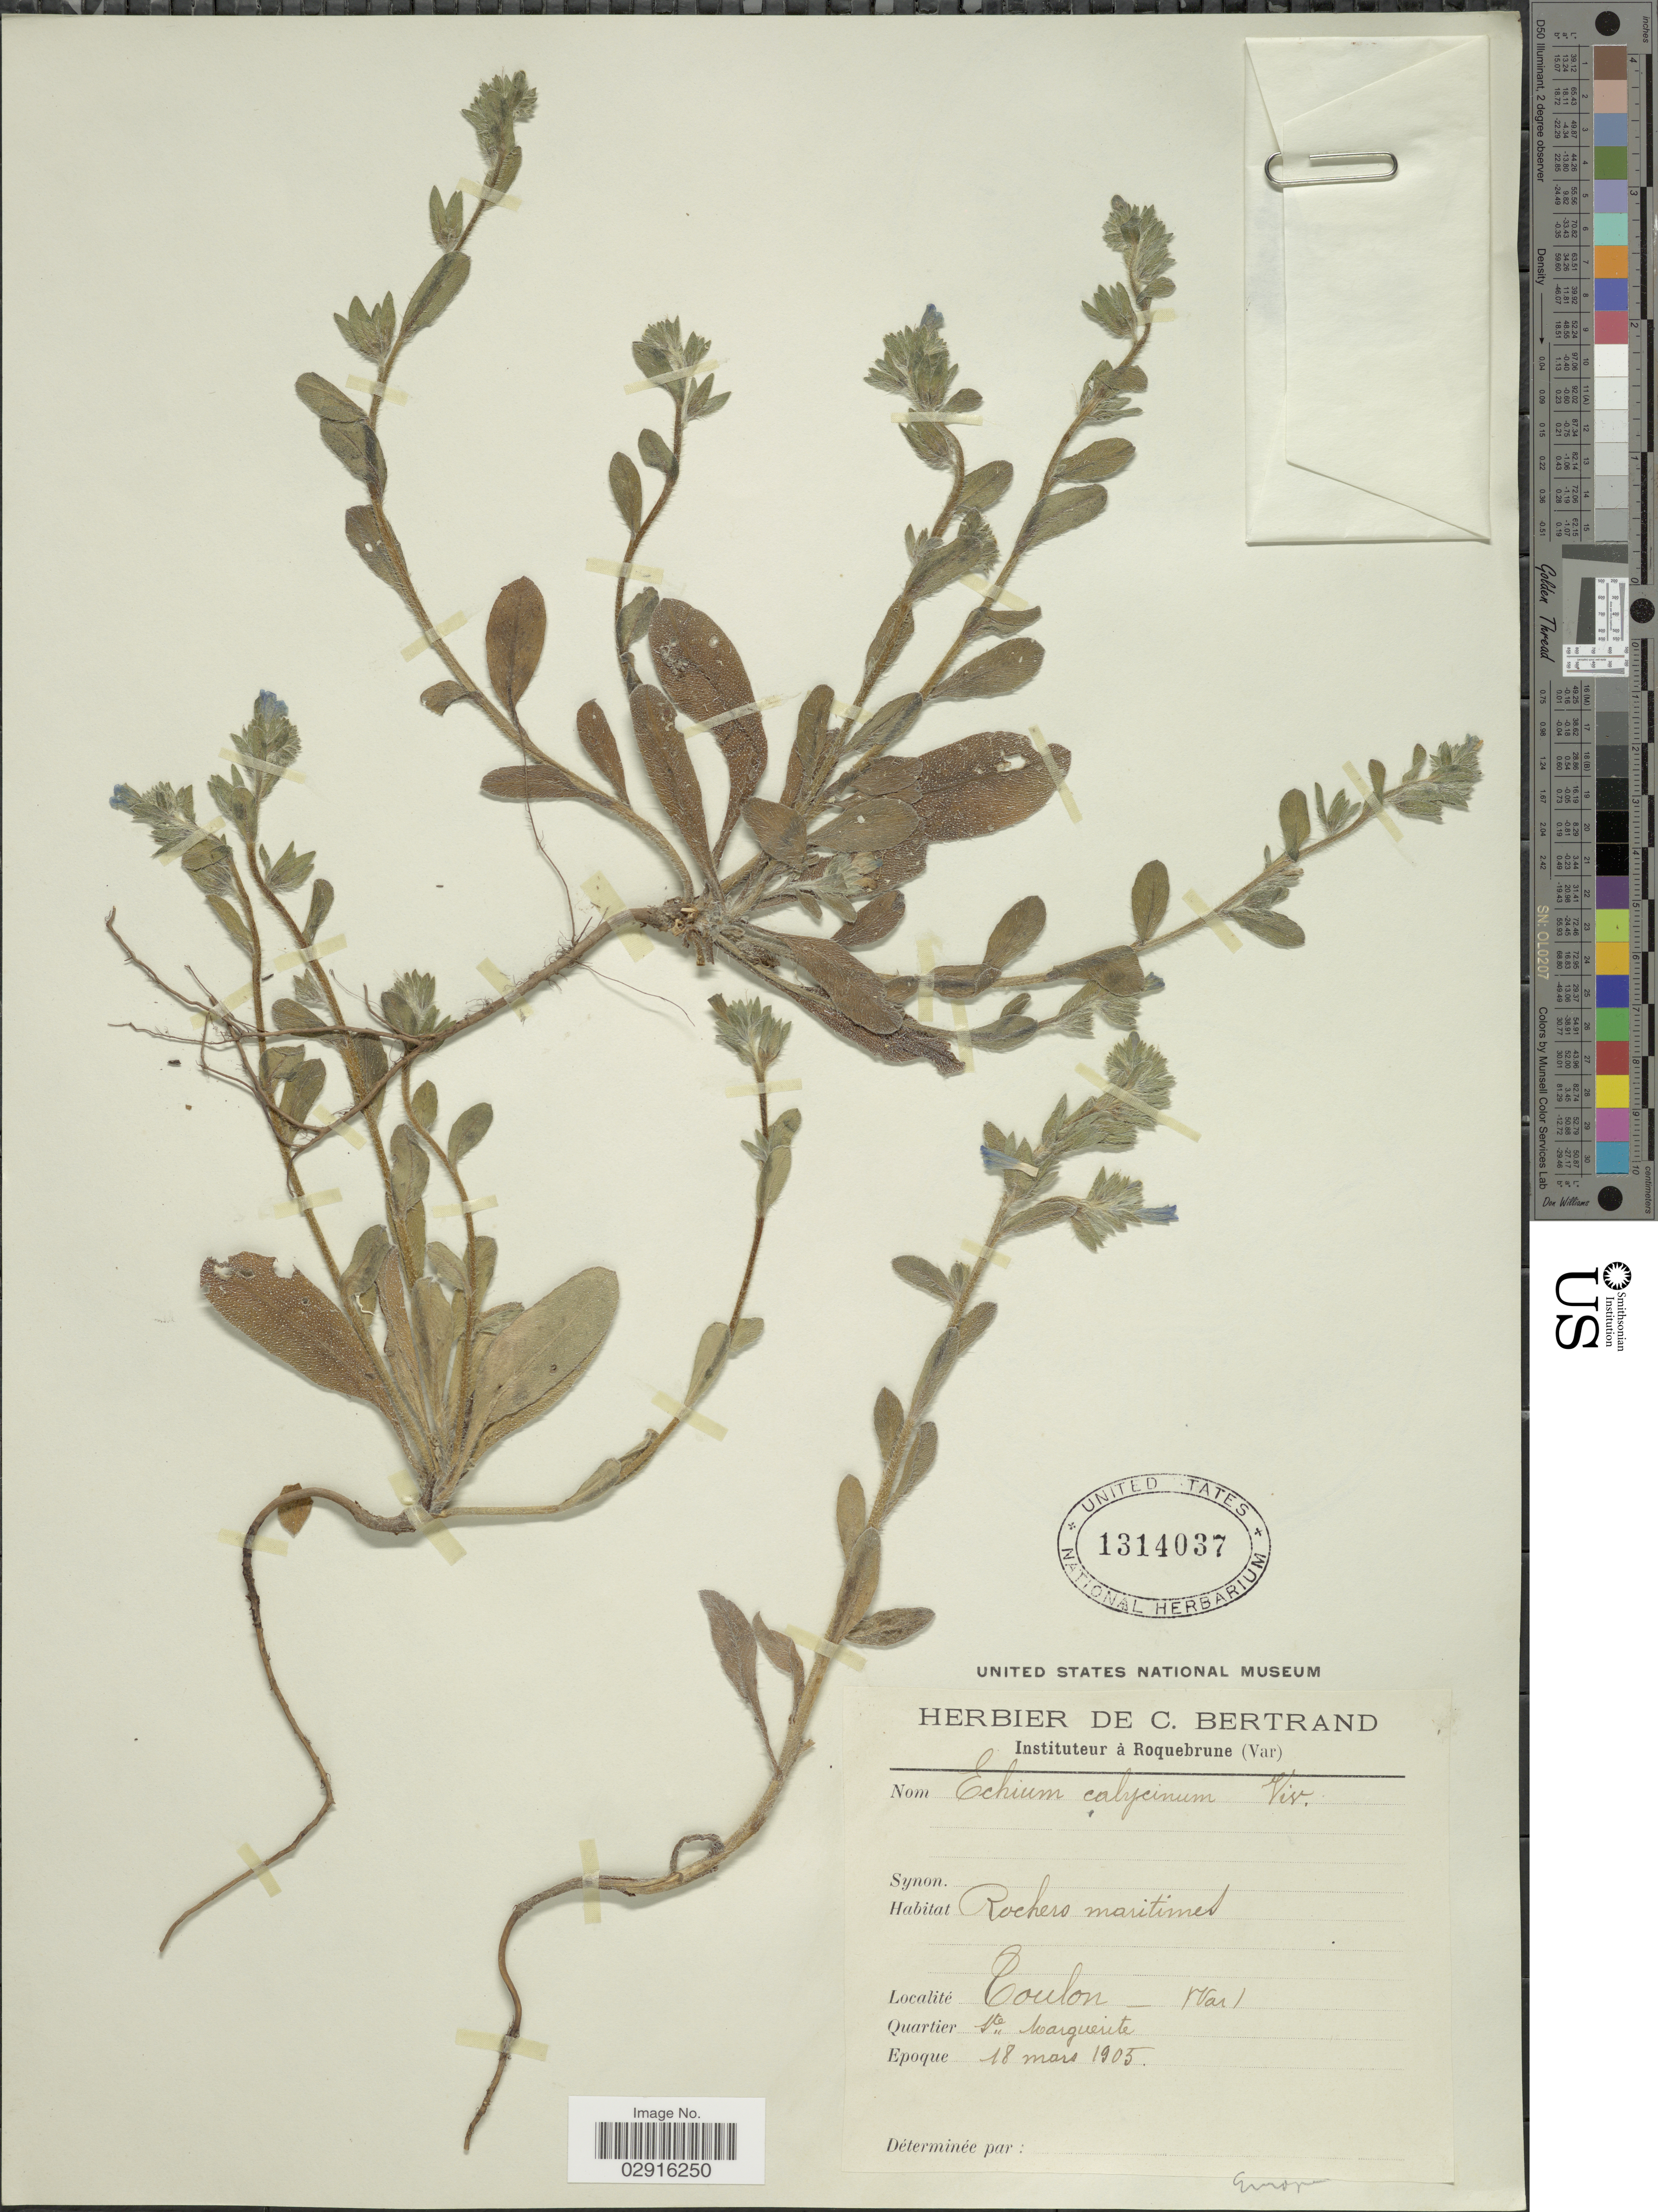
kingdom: Plantae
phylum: Tracheophyta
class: Magnoliopsida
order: Boraginales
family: Boraginaceae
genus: Echium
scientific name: Echium calycinum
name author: Viv.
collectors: Ex herb. C. Bertrand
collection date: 1905-03-18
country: France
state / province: Provence-Alpes-Côte d'Azur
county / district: Var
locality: Coulon. (Var). Rochers maritimes.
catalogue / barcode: US 1314037